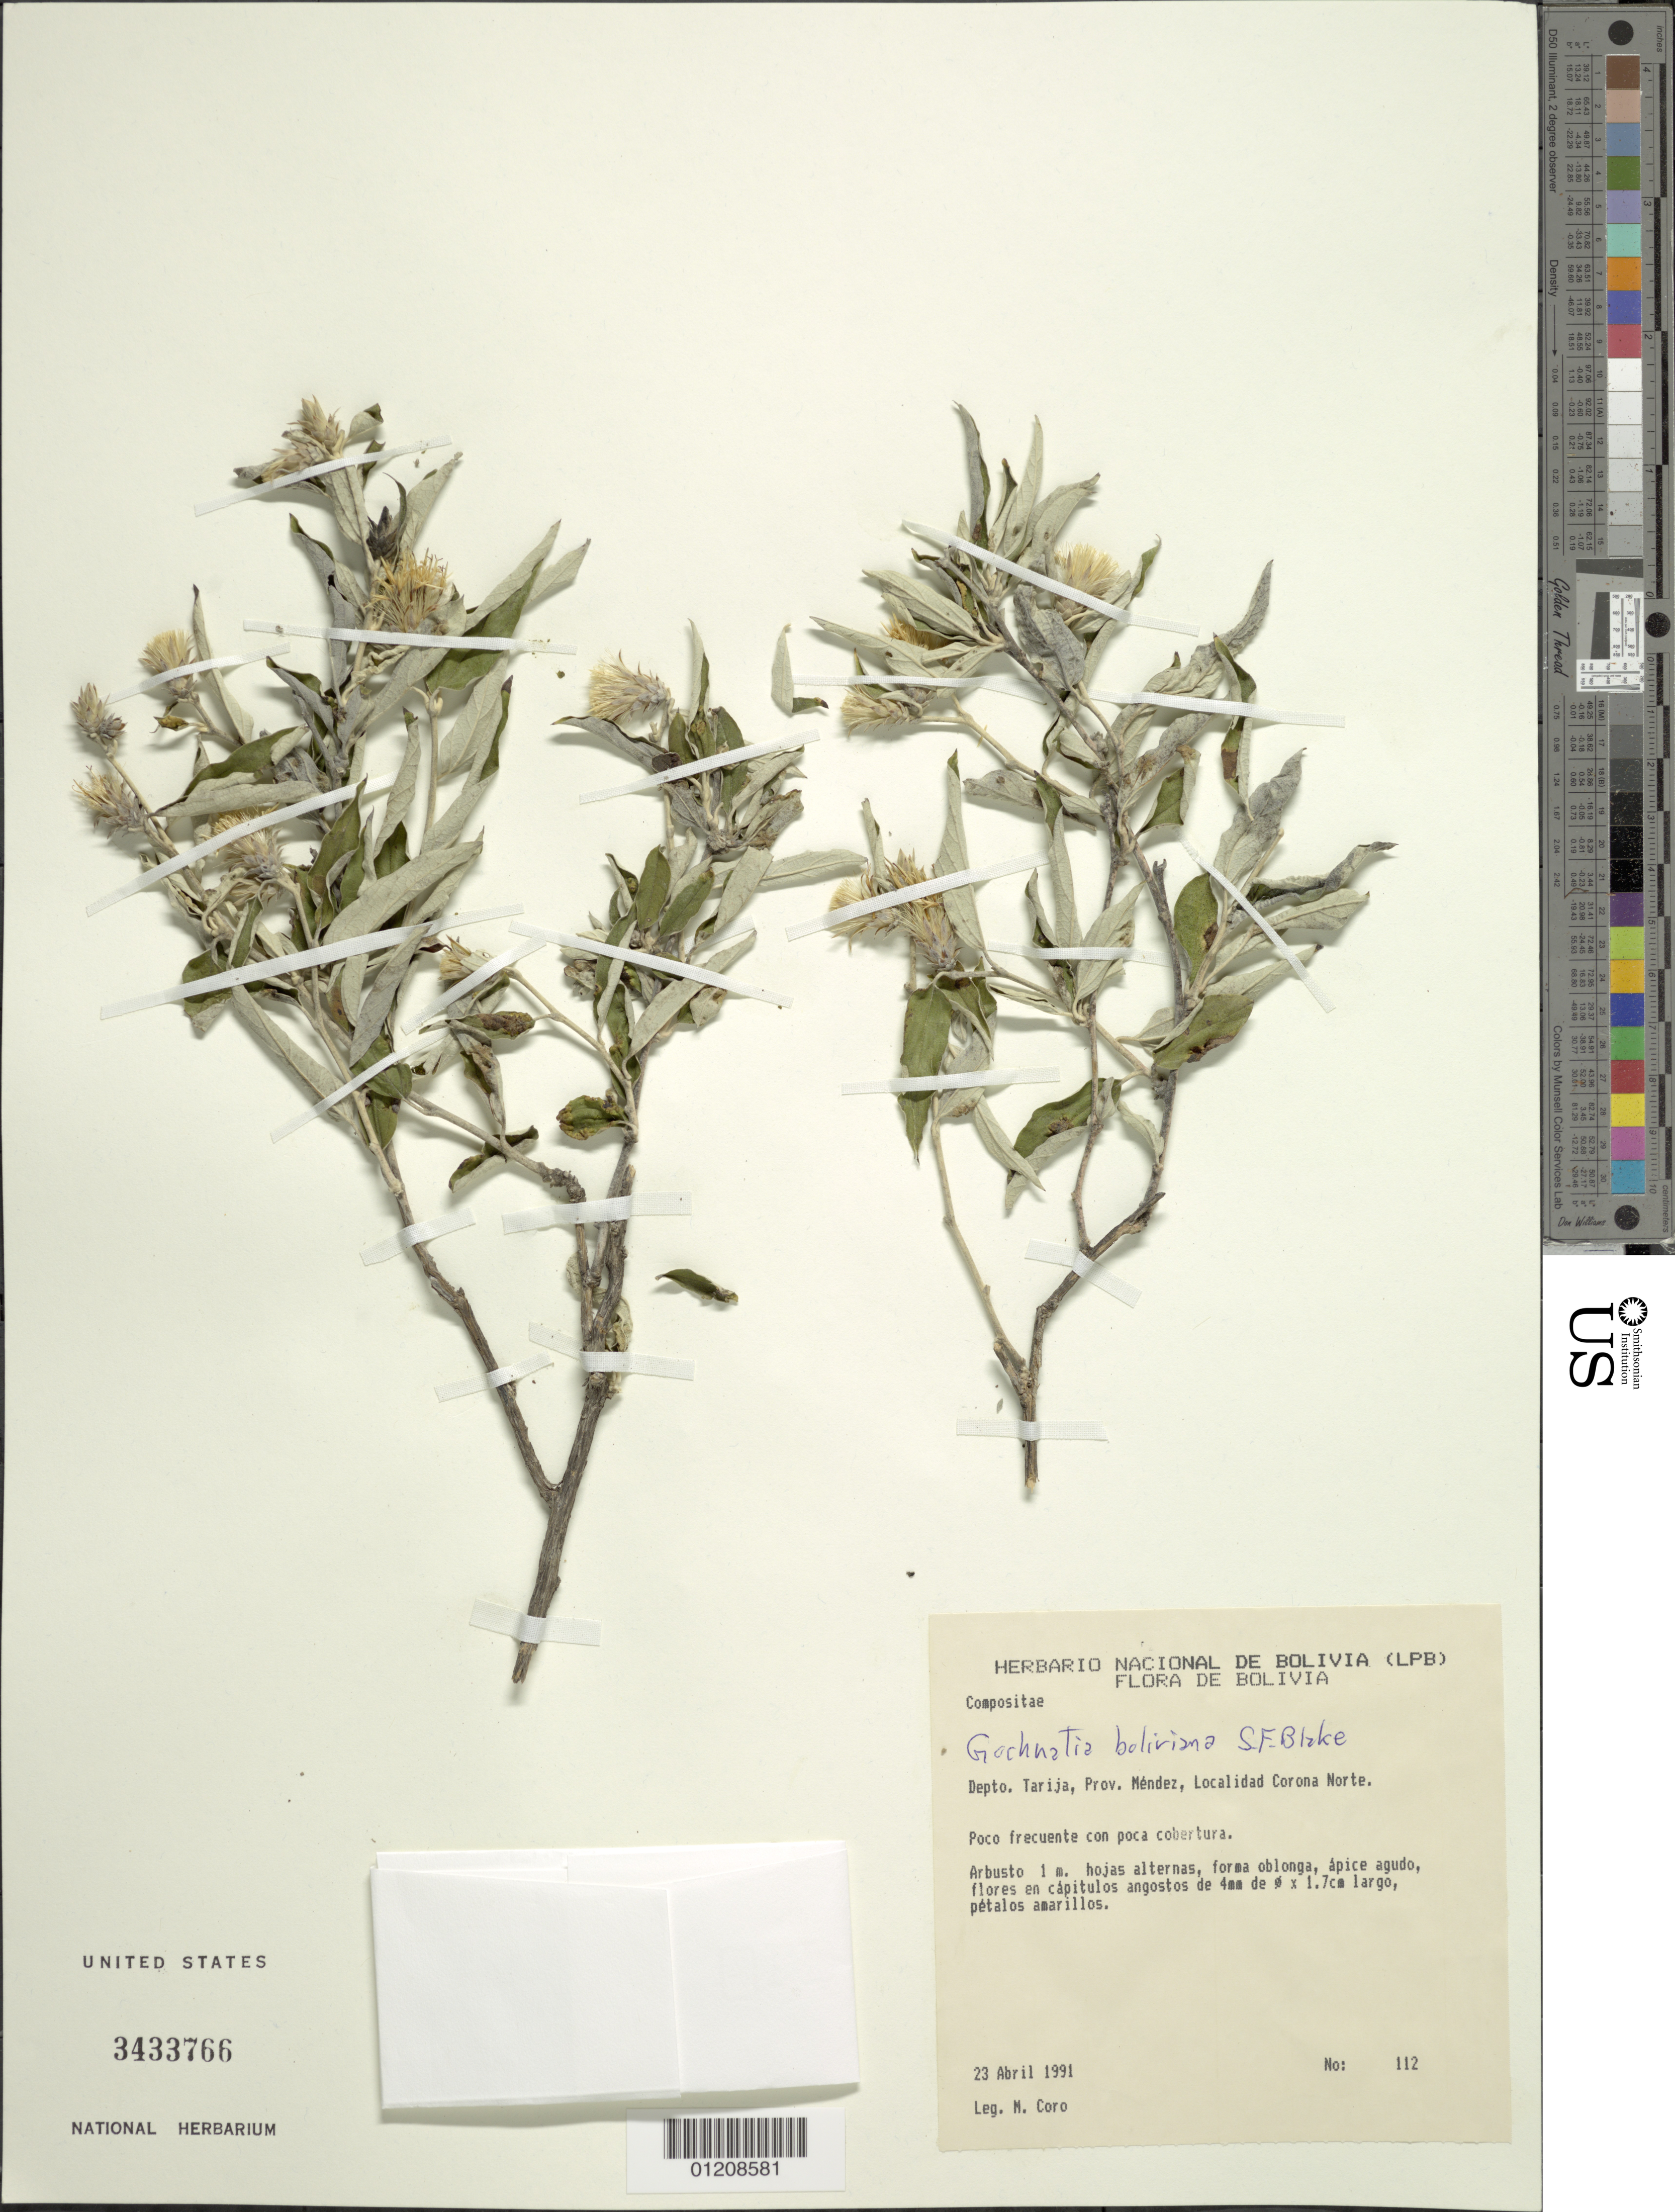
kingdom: Plantae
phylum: Tracheophyta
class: Magnoliopsida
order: Asterales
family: Asteraceae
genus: Gochnatia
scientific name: Gochnatia boliviana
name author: S.F. Blake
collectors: M. Coro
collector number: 112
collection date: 1991-04-23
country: Bolivia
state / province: Tarija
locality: Prov. Mendez, Localidad Corona Norte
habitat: Poco frecuente con poco cobertura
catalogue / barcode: US 3433766